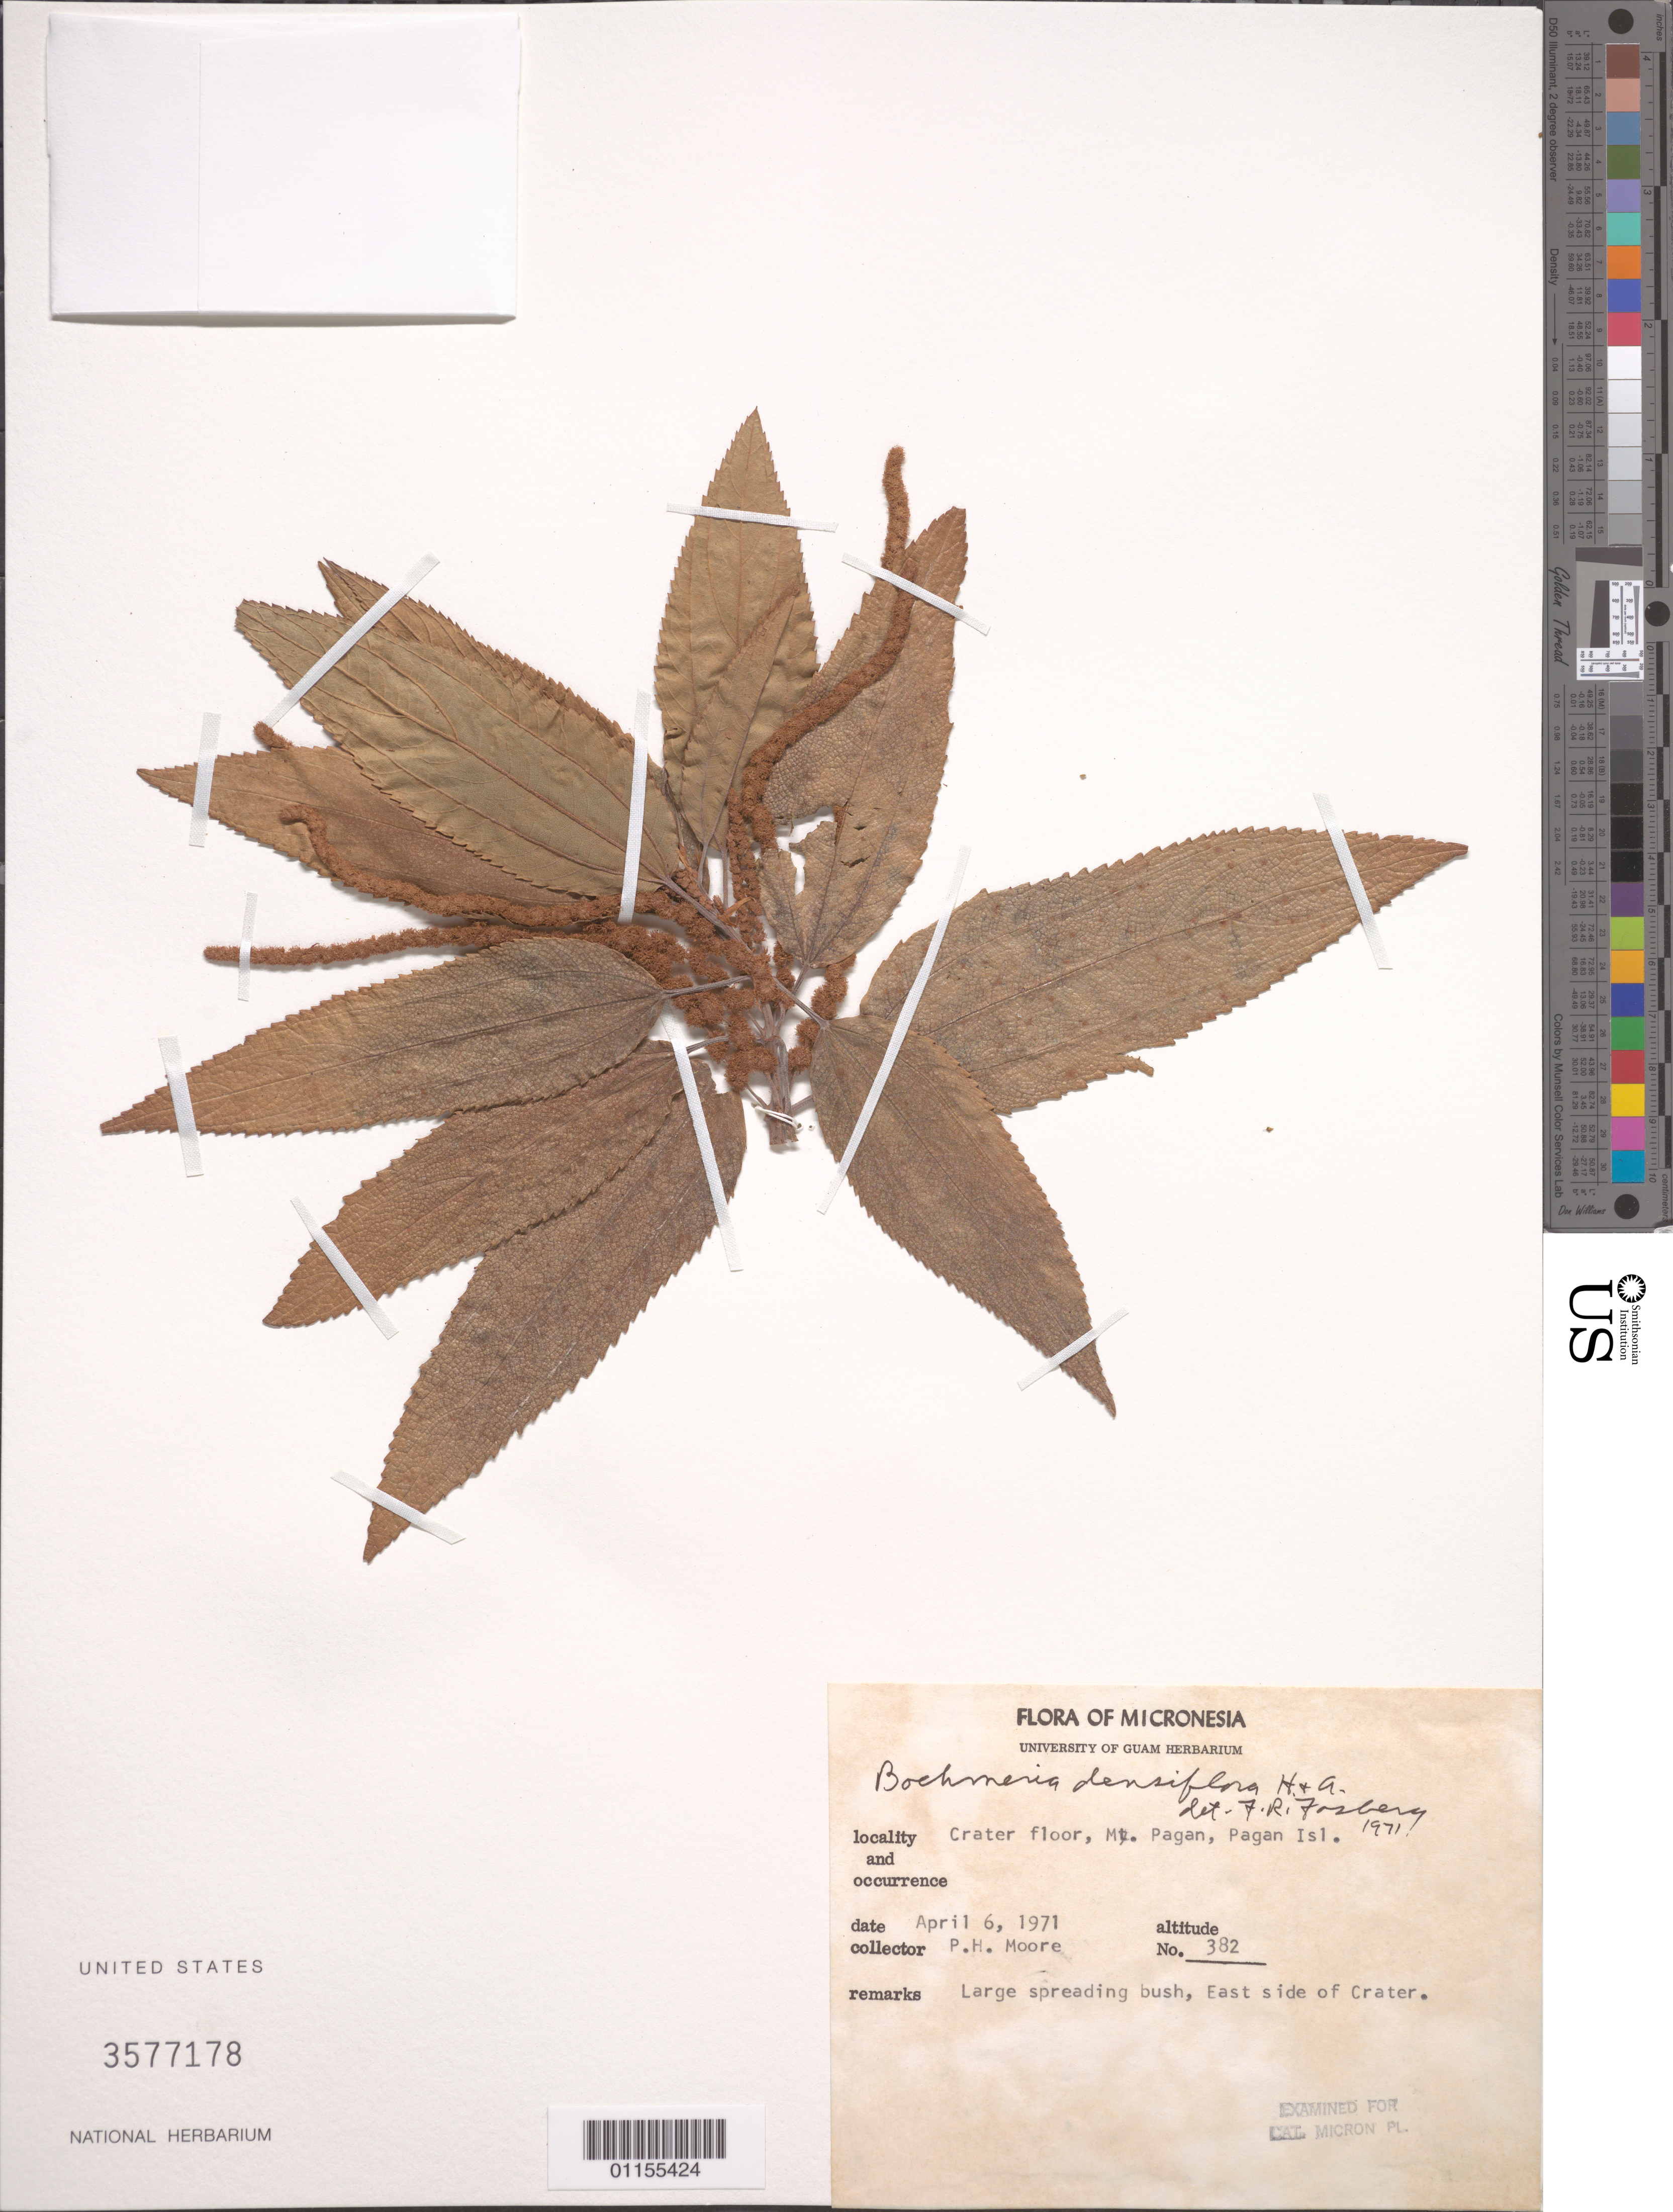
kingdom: Plantae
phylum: Tracheophyta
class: Magnoliopsida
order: Rosales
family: Urticaceae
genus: Boehmeria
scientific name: Boehmeria densiflora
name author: Hook. & Arn.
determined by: Fosberg, F. R.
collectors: P. H. Moore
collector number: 382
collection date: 1971-04-06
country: Northern Mariana Islands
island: Pagan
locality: Crater floor, Mt. Pagan, east side of crater.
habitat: crater floor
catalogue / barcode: US 3577178